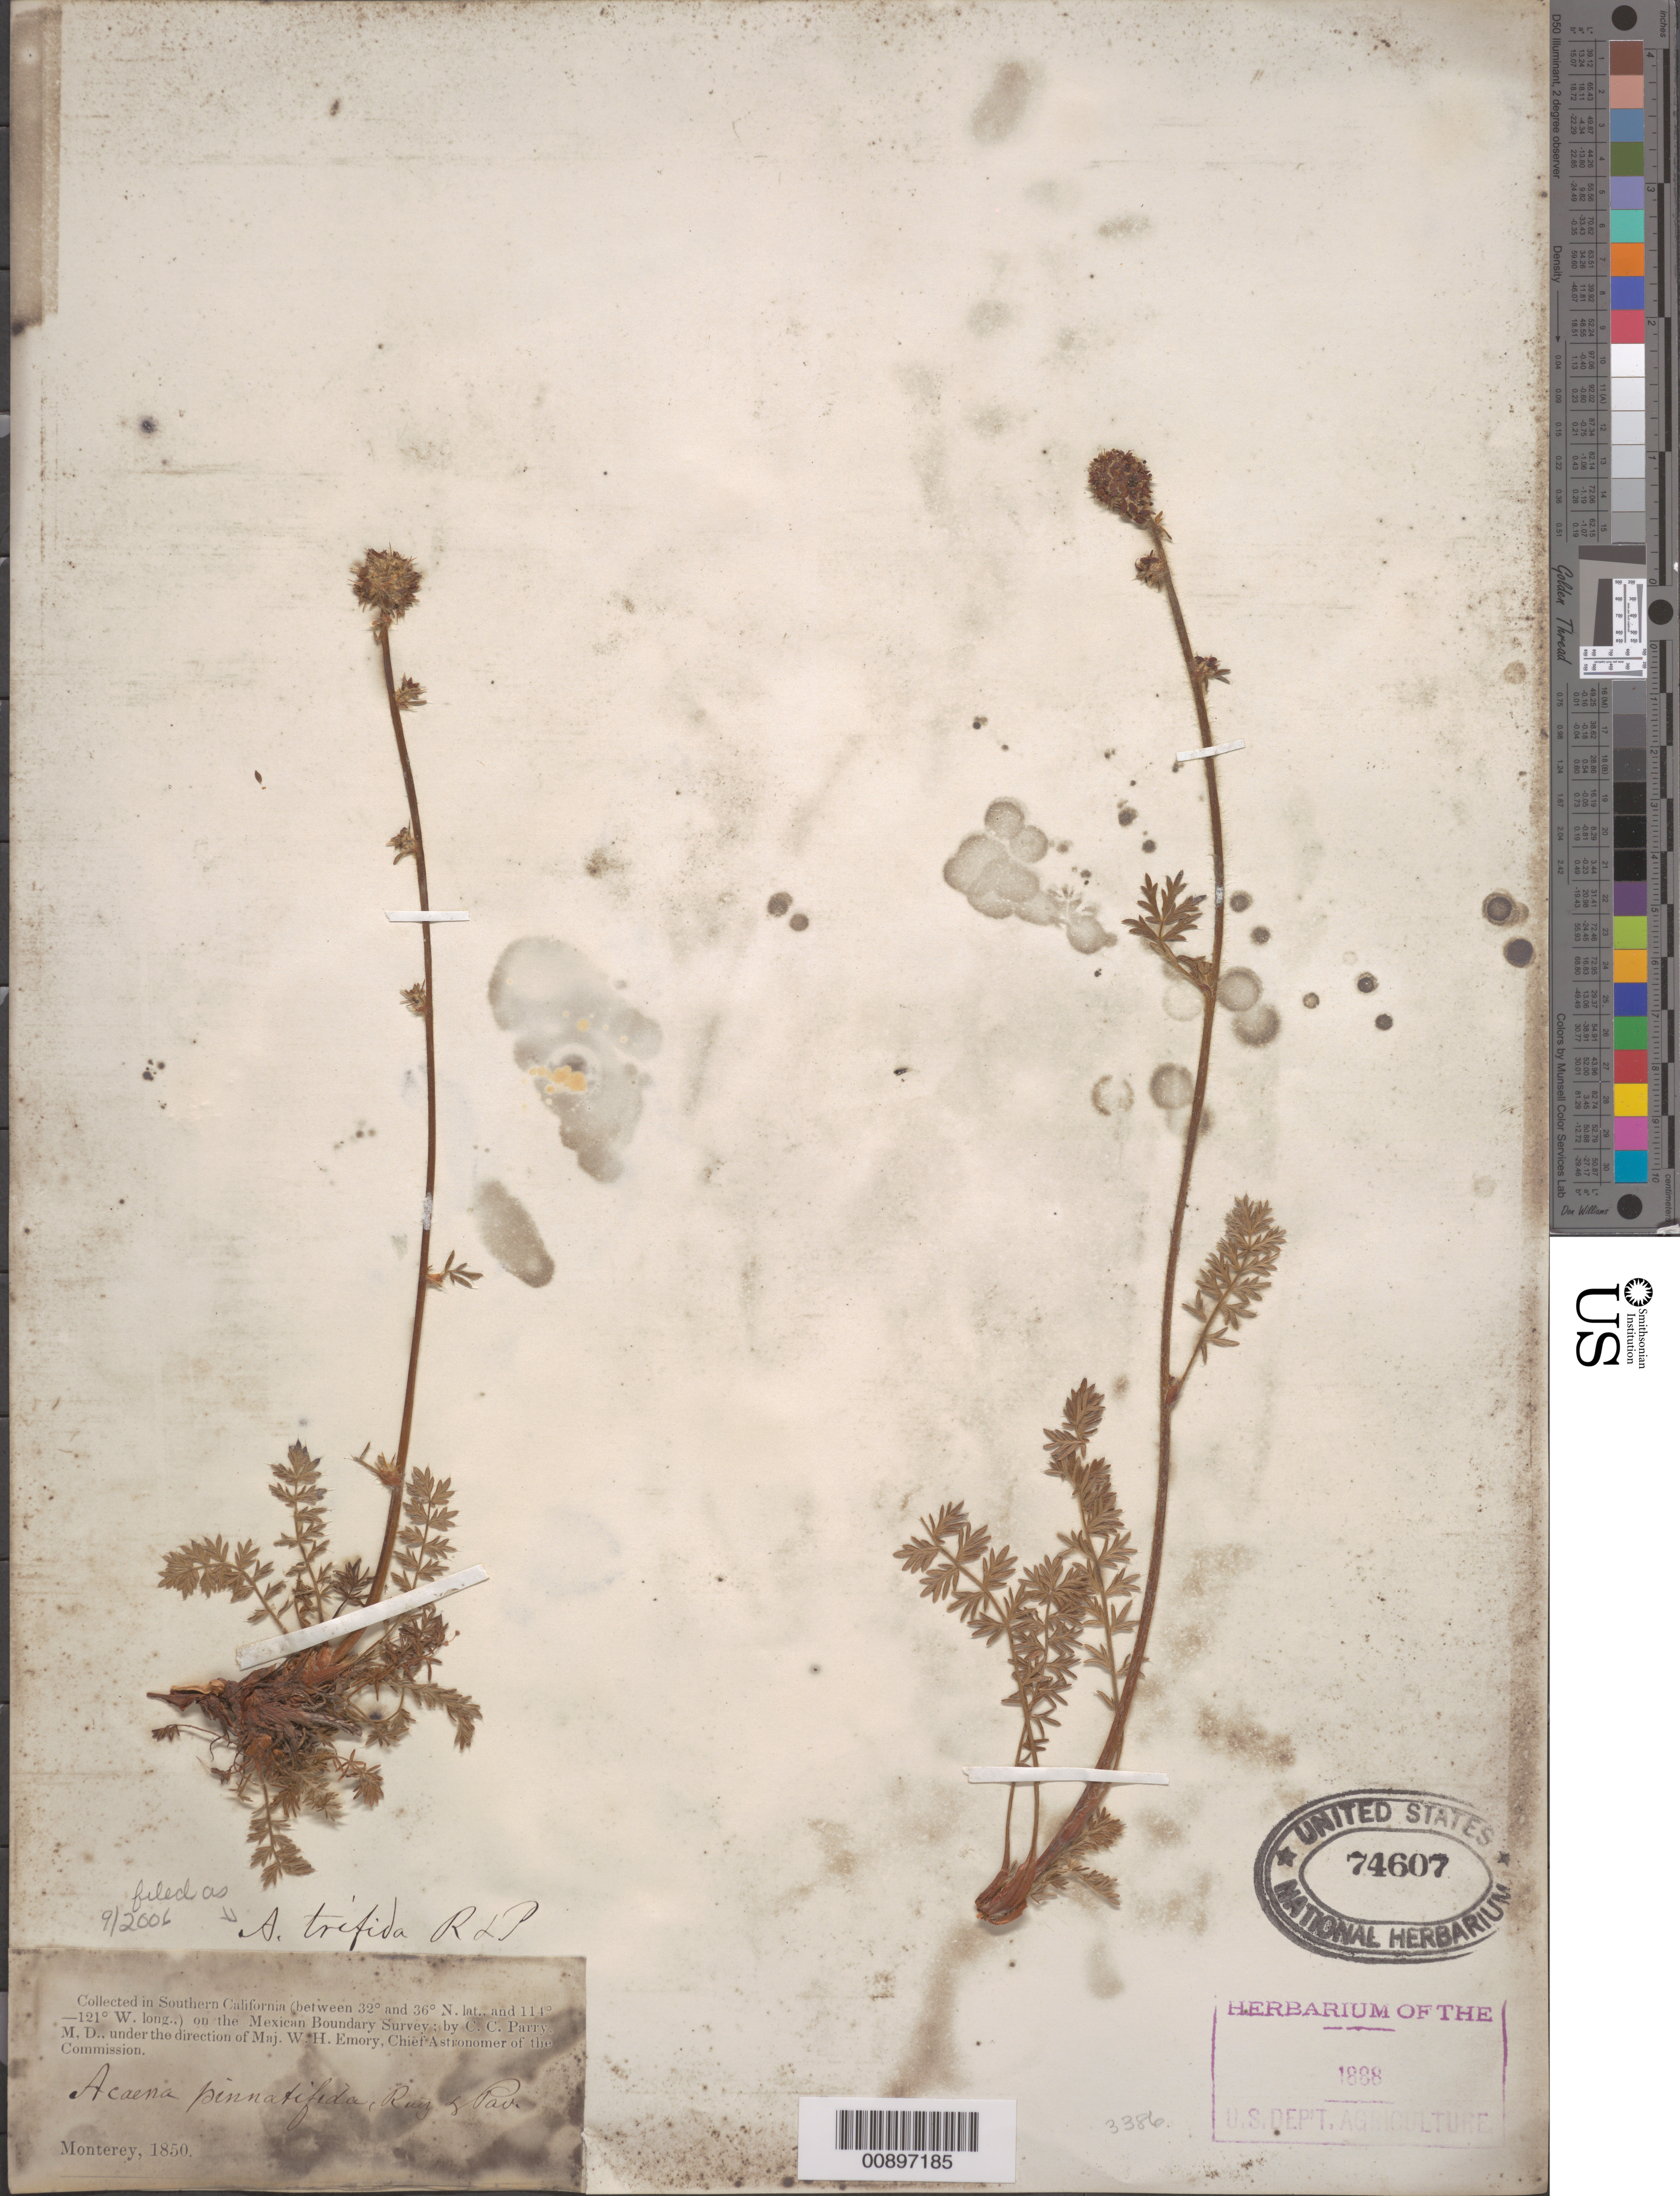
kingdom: Plantae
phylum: Tracheophyta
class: Magnoliopsida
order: Rosales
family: Rosaceae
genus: Acaena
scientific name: Acaena trifida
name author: Ruiz & Pav.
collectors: C. C. Parry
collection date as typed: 1850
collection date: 1850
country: United States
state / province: California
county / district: Monterey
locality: Monterey. Southern California.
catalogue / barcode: US 74607